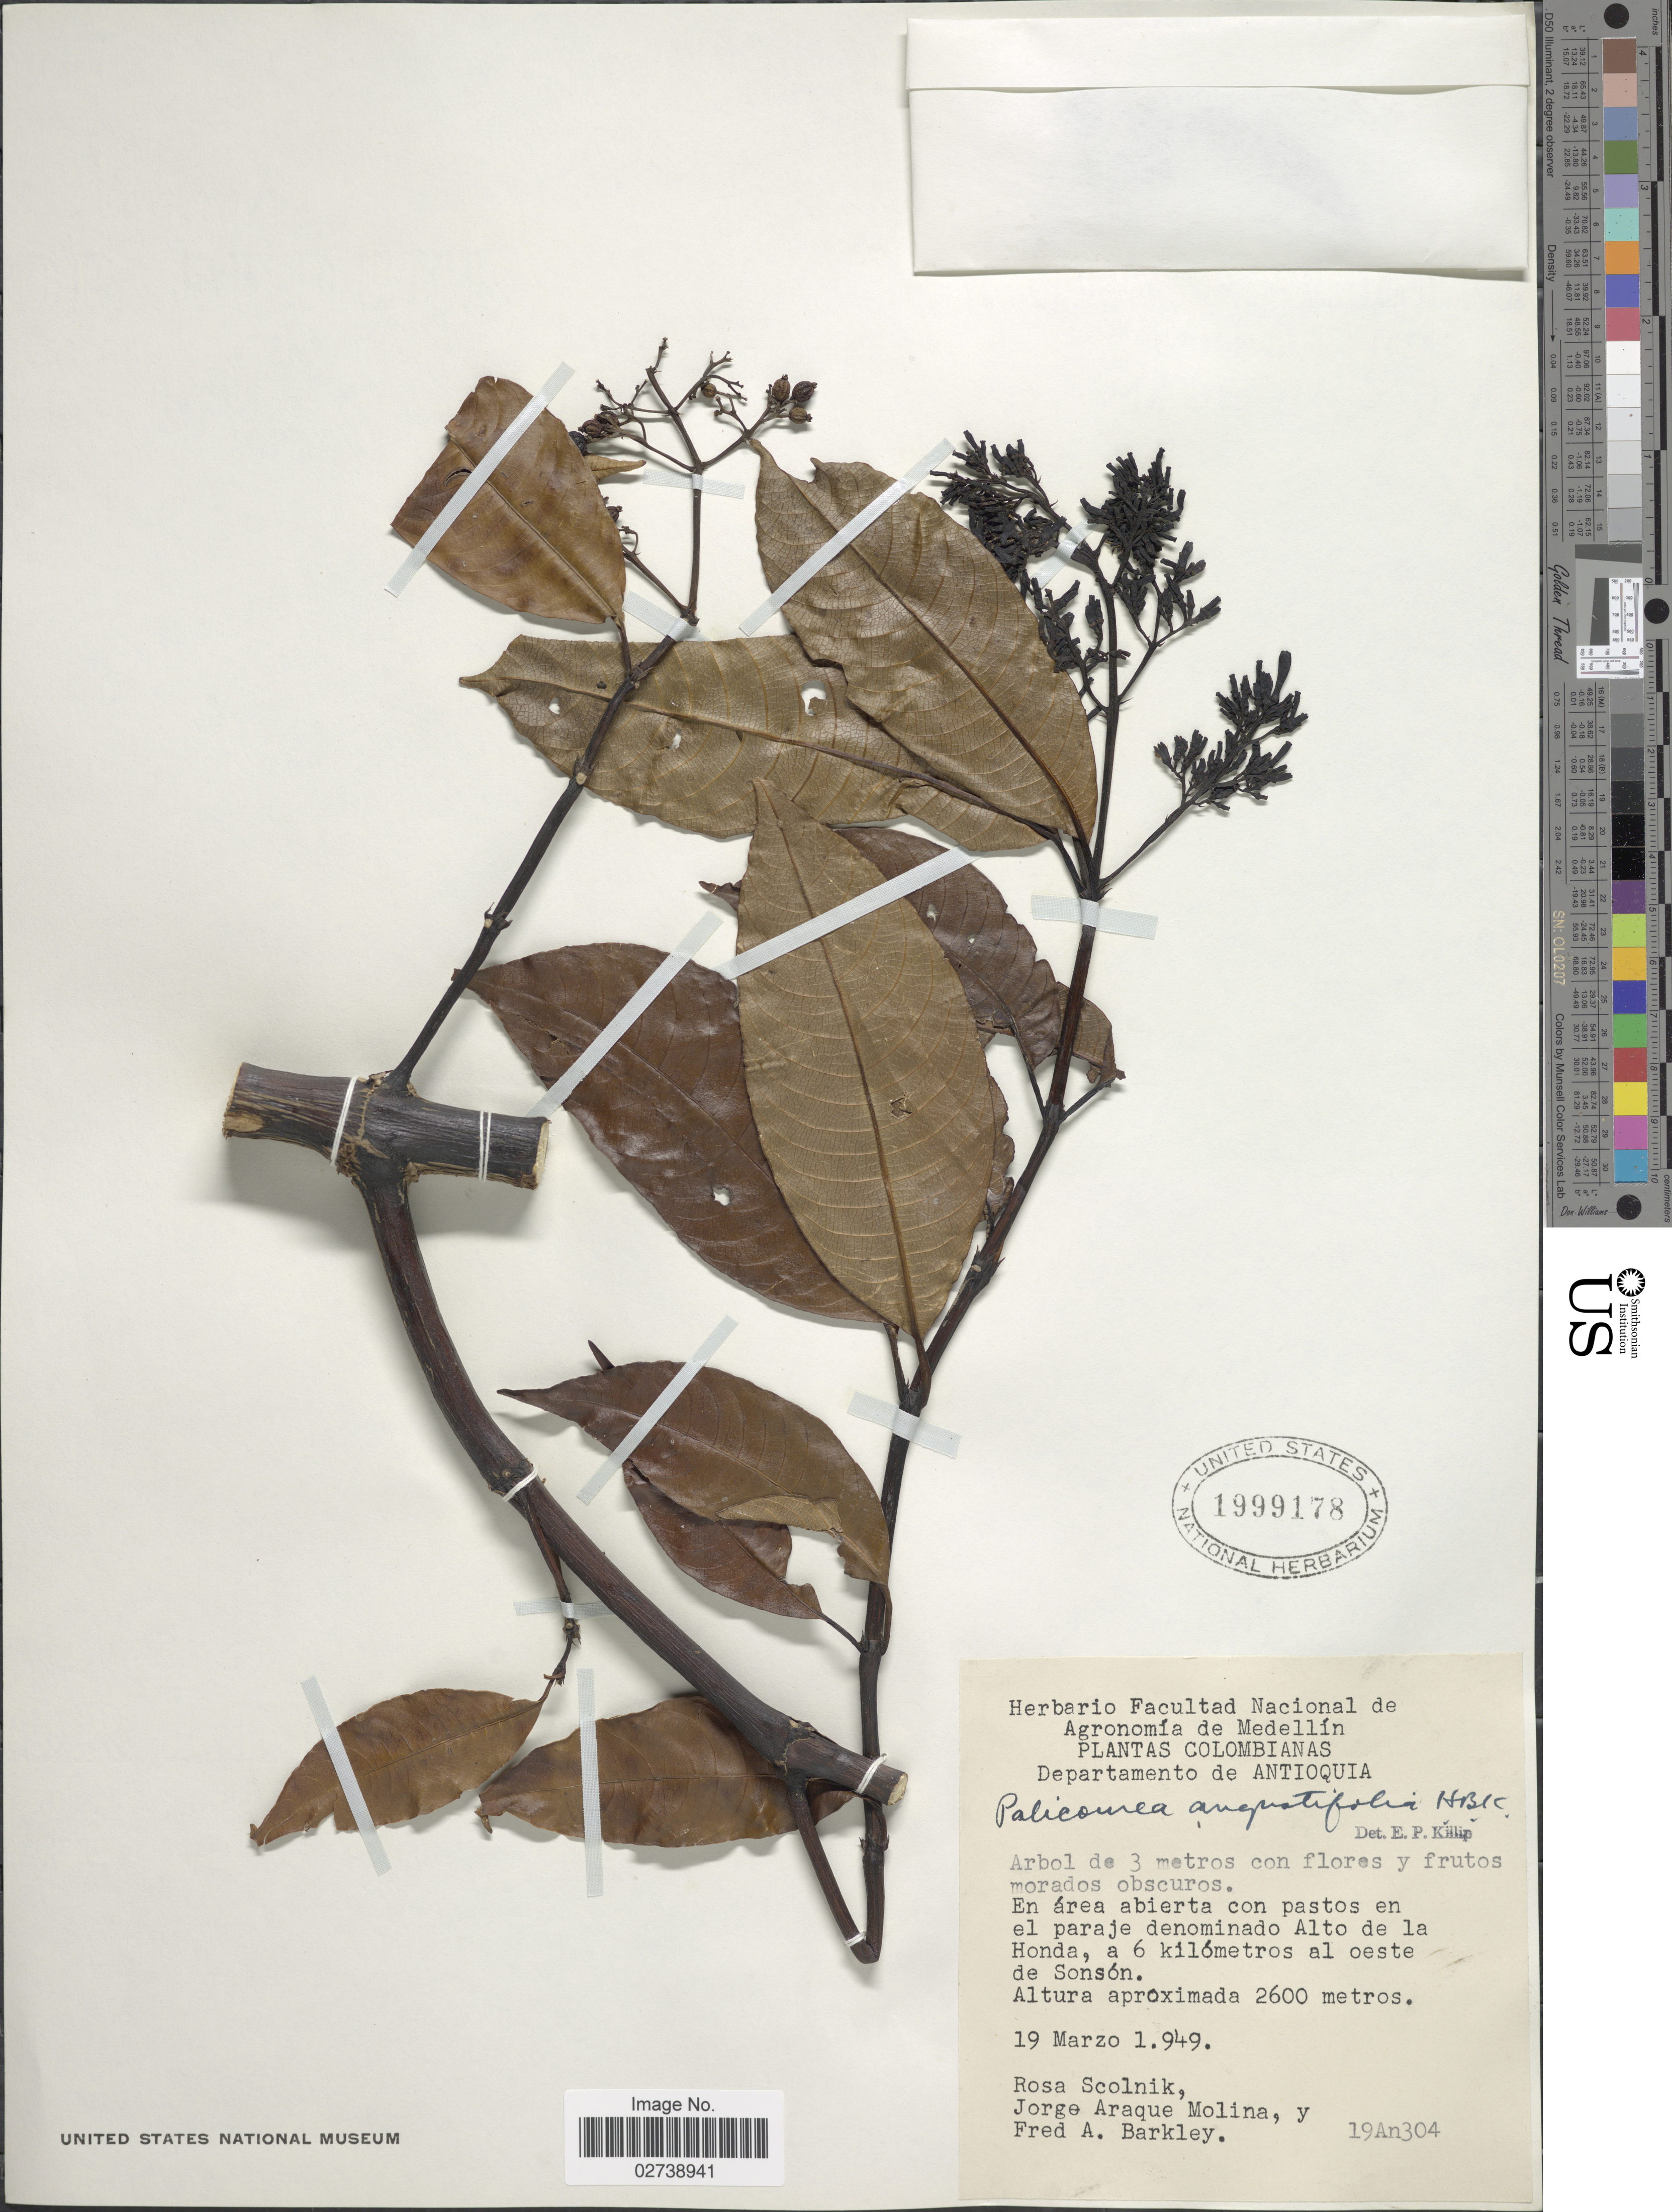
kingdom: Plantae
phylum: Tracheophyta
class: Magnoliopsida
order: Gentianales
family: Rubiaceae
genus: Palicourea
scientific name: Palicourea angustifolia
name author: Kunth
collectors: R. Scolnik, J. Araque Molina & F. A. Barkley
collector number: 19An304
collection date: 1949-03-19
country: Colombia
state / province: Antioquia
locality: Departamento de Antioquia. En area abierta con pastos en el paraje denominado Alto de la Honda, a 6 kilometros al oeste de Sonson.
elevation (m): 2600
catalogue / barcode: US 1999178